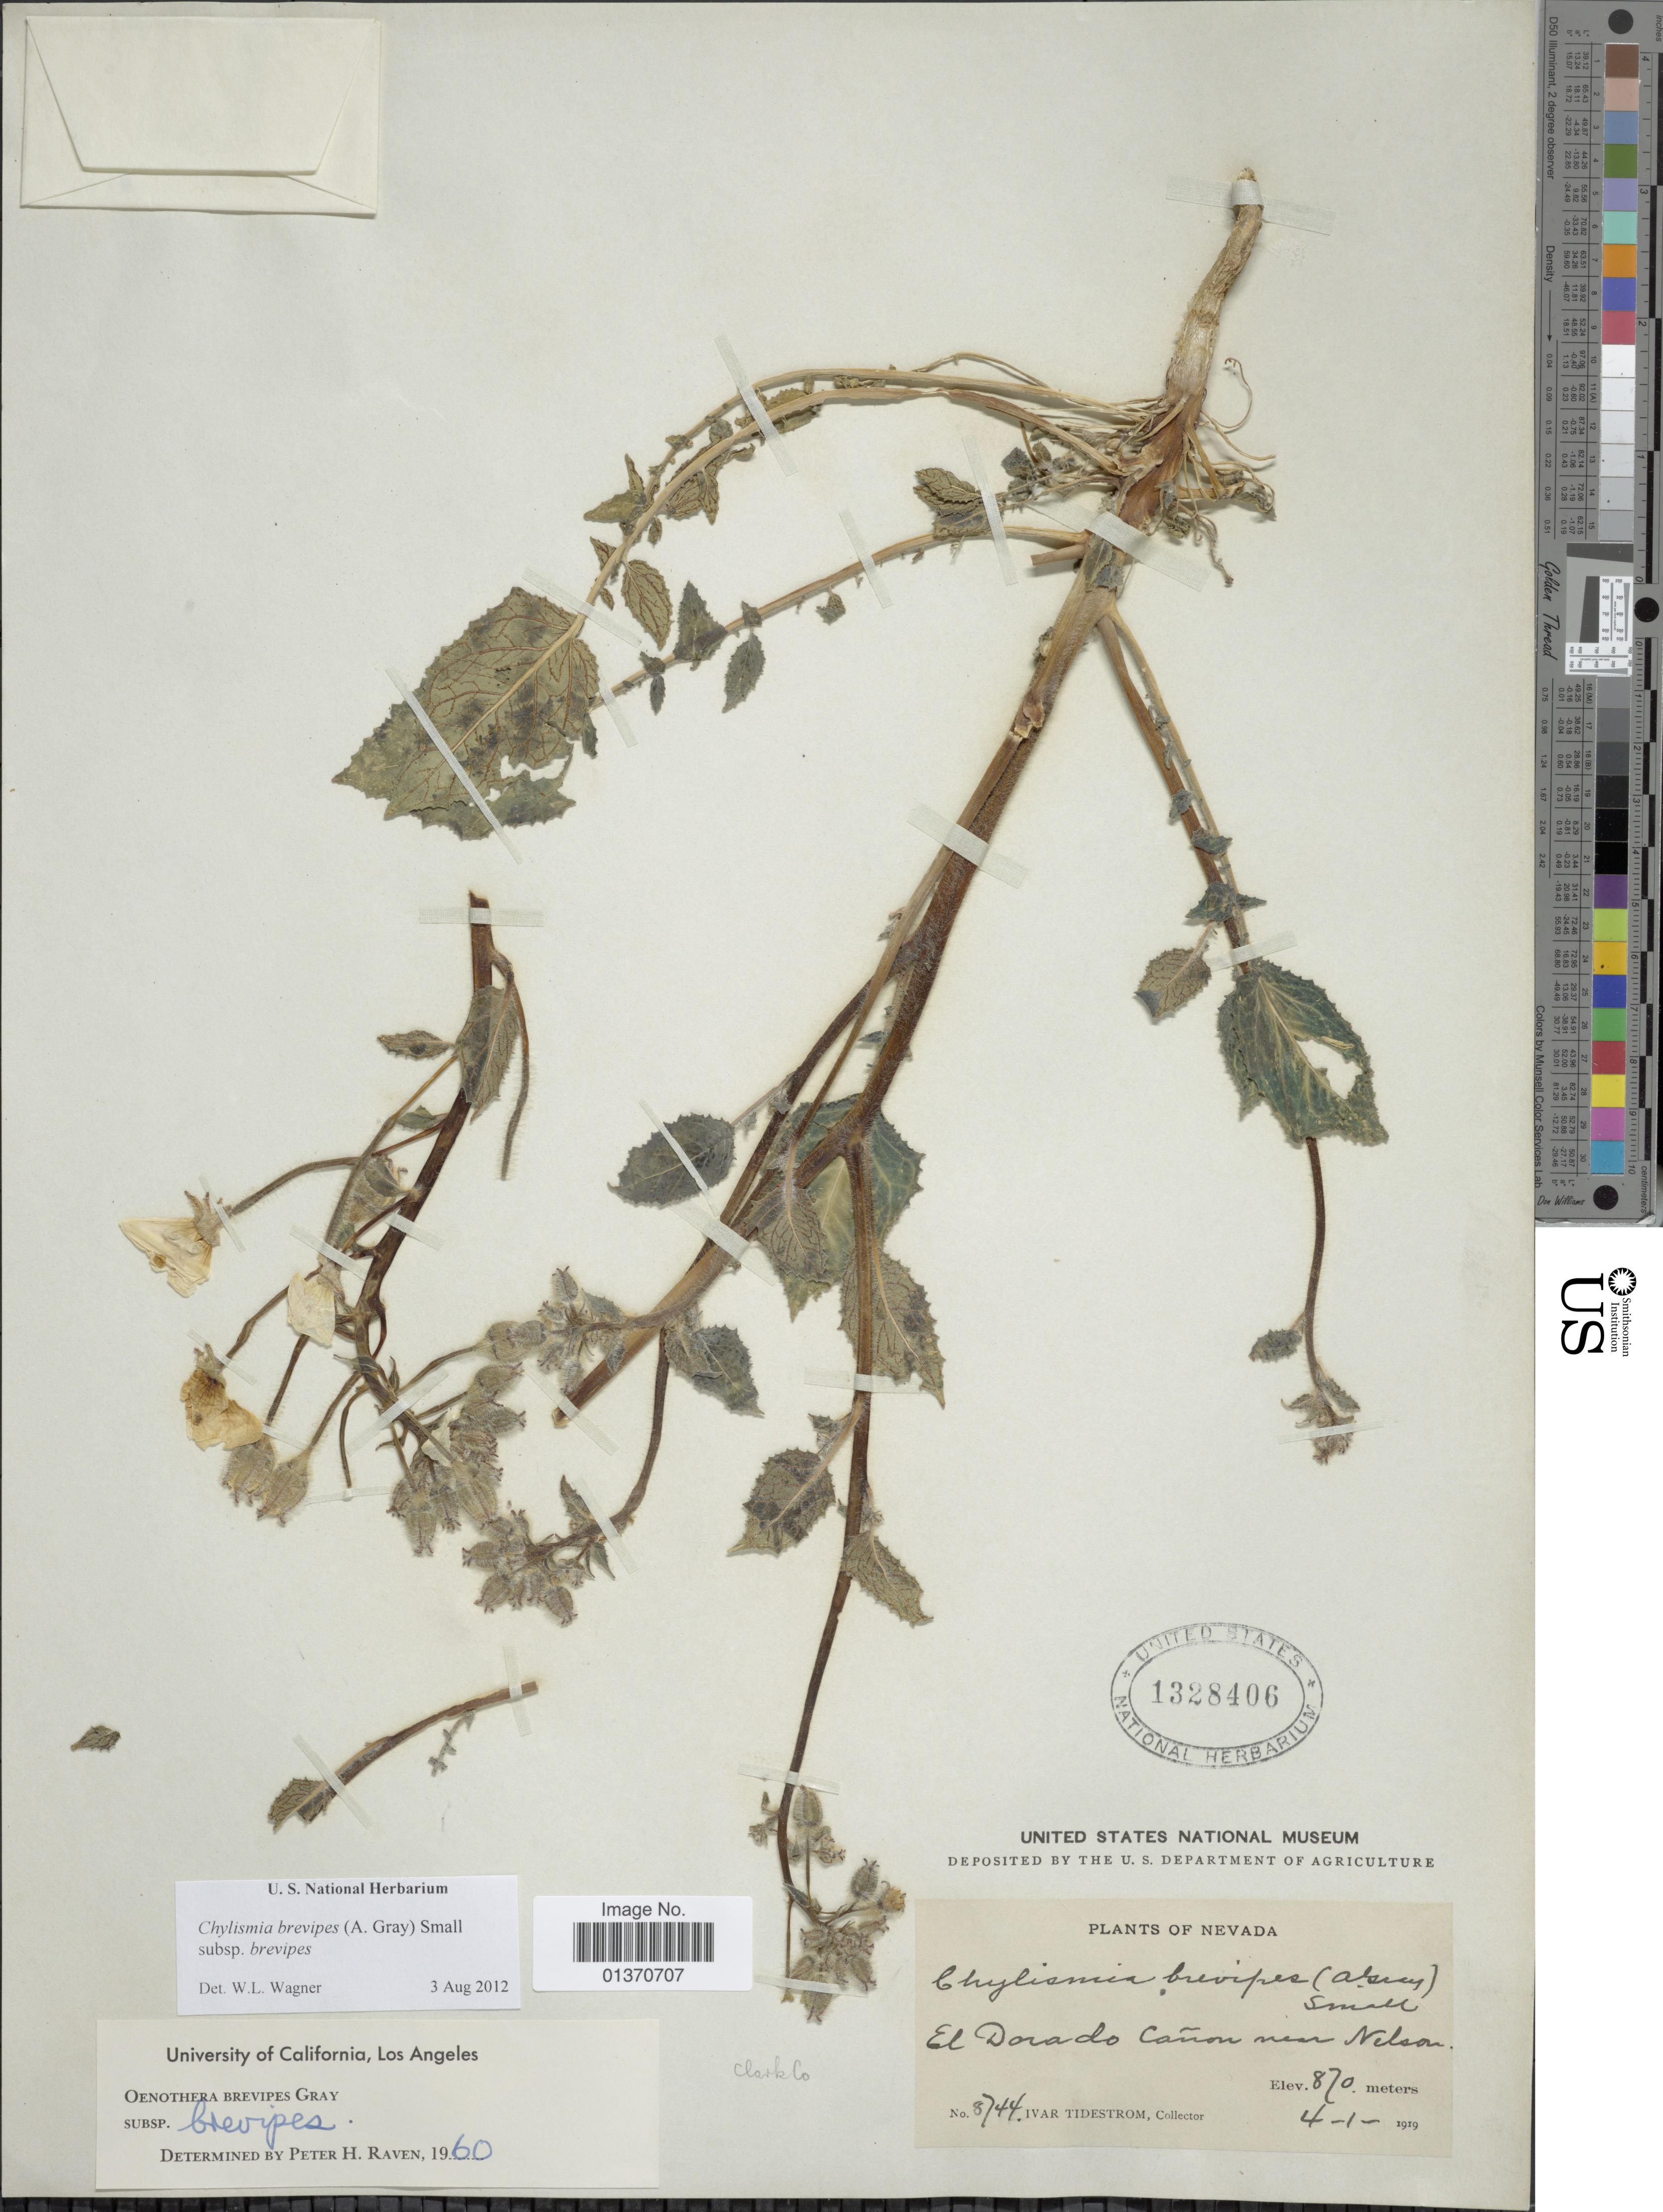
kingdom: Plantae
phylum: Tracheophyta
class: Magnoliopsida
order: Myrtales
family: Onagraceae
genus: Chylismia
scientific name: Chylismia brevipes subsp. brevipes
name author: (A. Gray) Small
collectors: I. F. Tidestrom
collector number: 8744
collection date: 1919-04-01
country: United States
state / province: Nevada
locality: El Dorado Cañon near Nelson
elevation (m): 870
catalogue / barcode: US 1328406